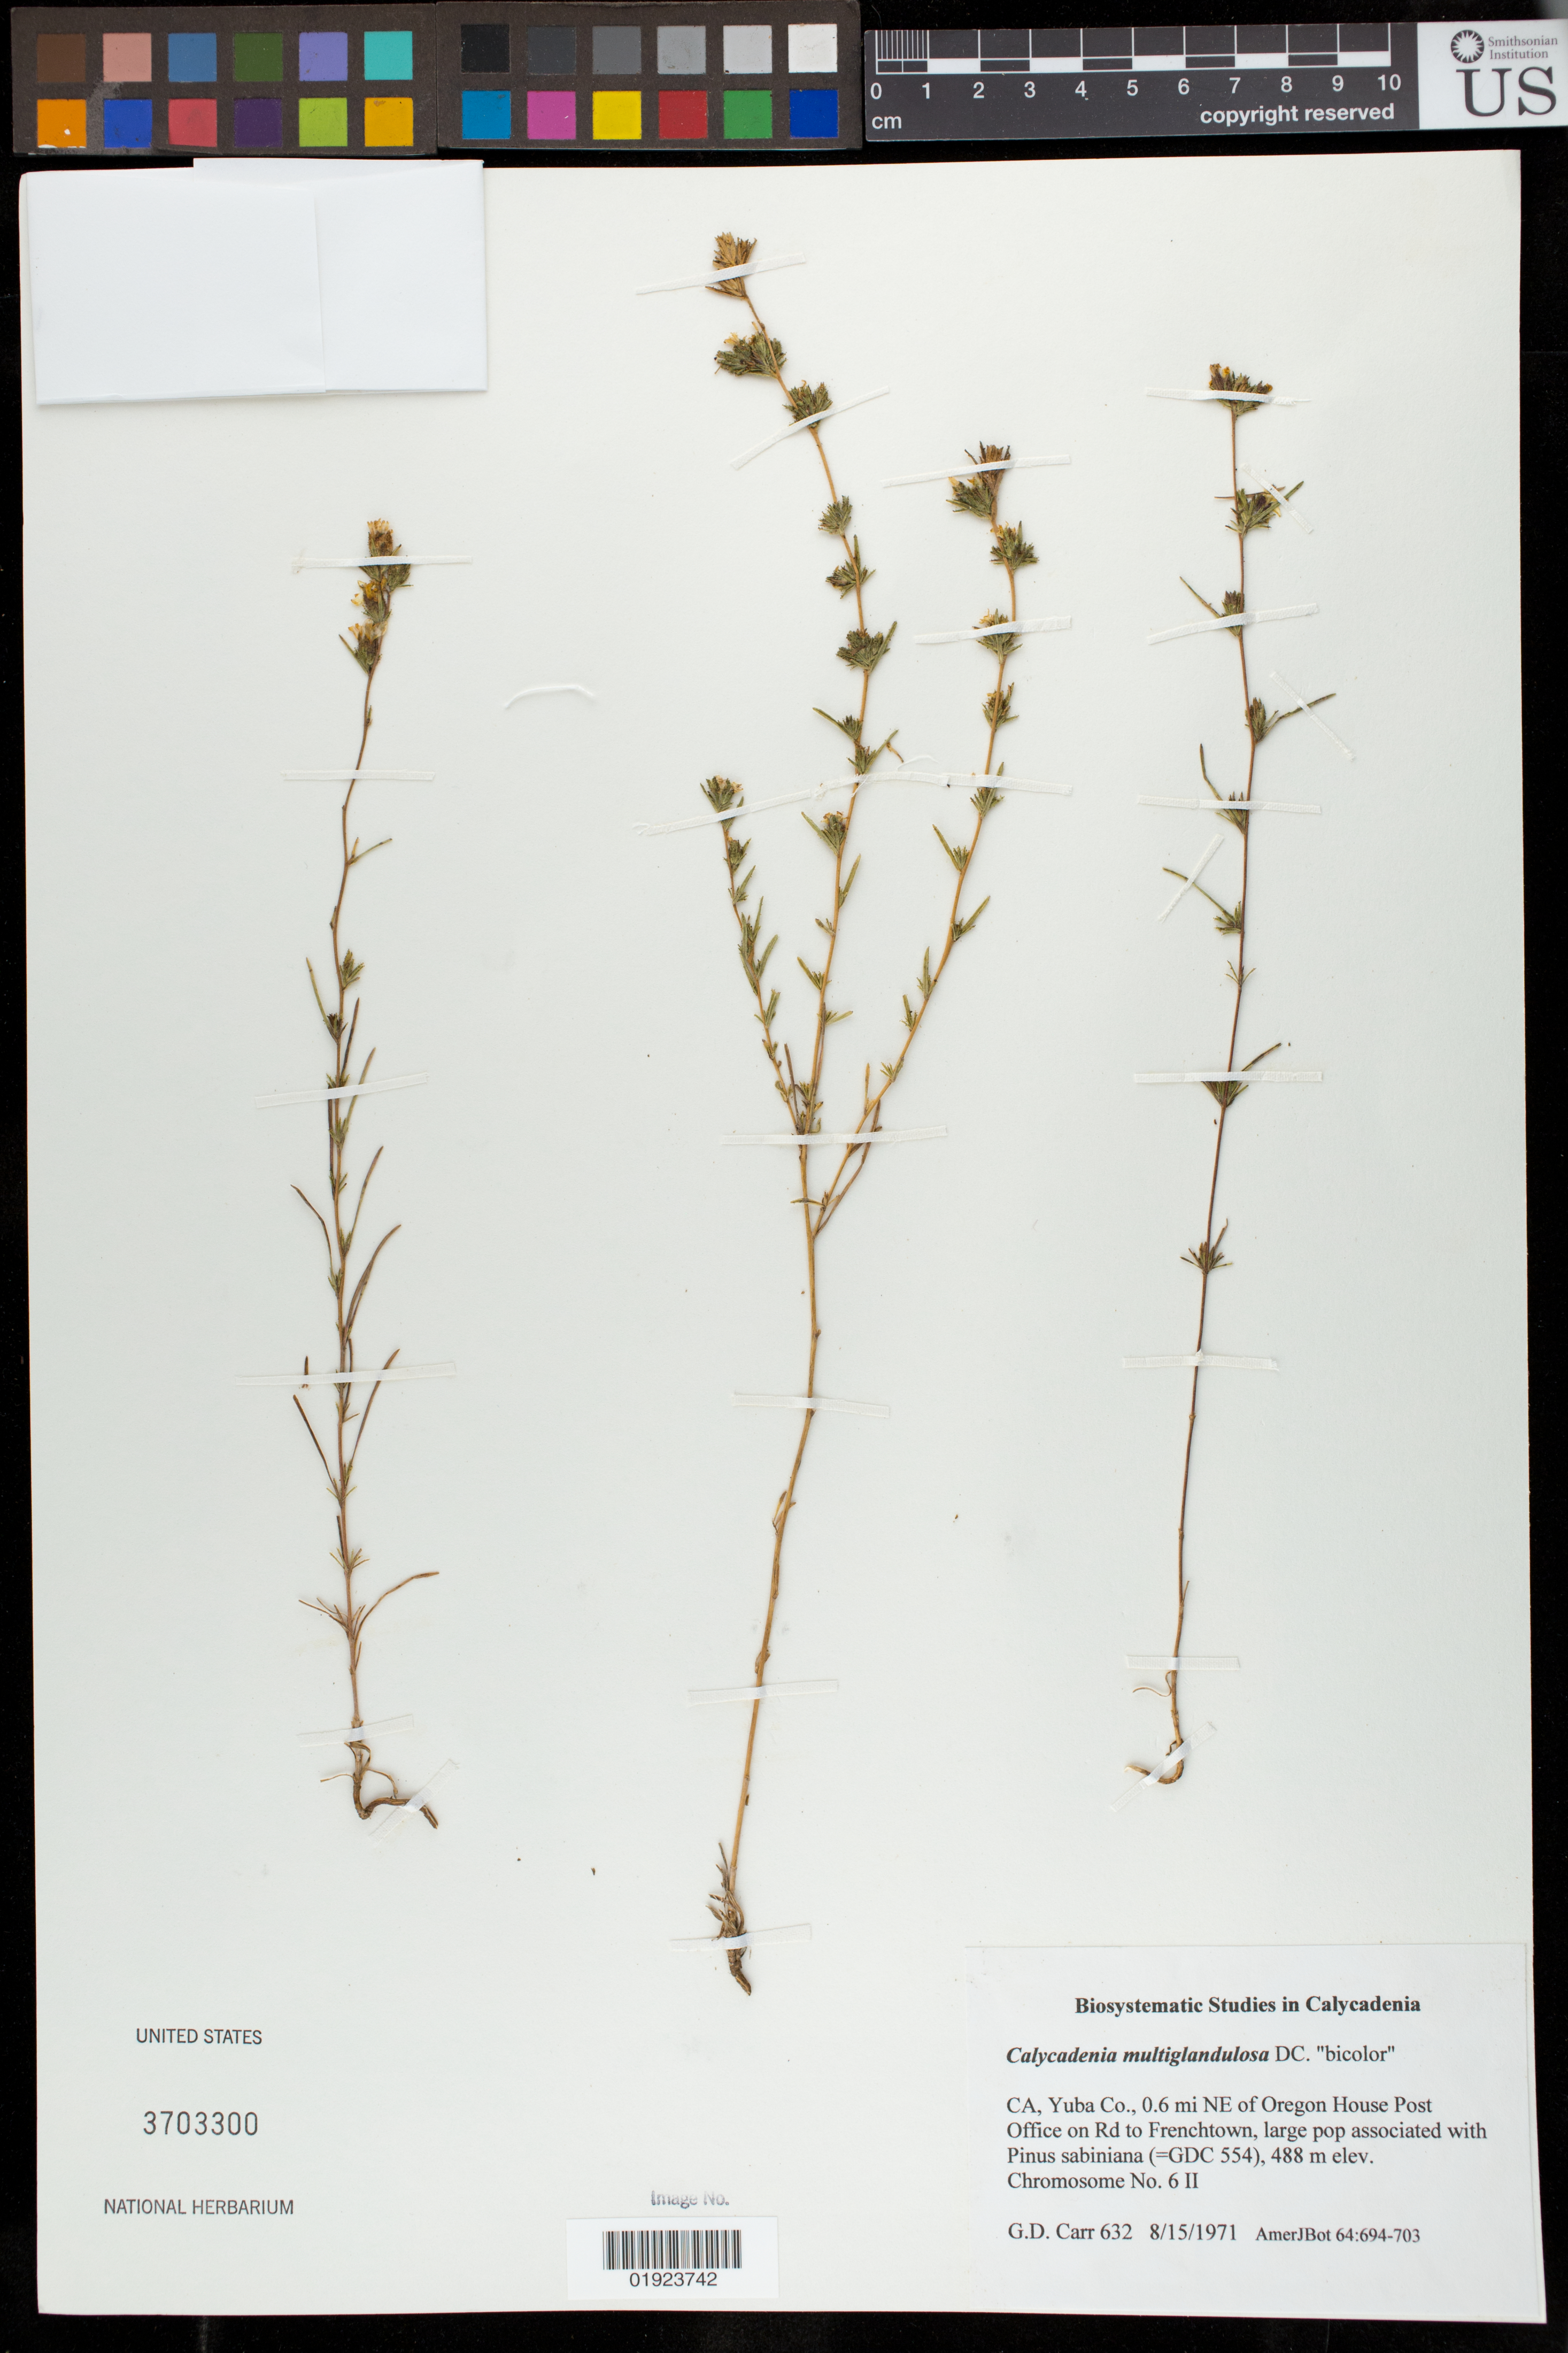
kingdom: Plantae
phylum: Tracheophyta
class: Magnoliopsida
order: Asterales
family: Asteraceae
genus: Calycadenia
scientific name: Calycadenia multiglandulosa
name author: DC.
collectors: G. Carr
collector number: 632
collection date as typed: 8/15/1971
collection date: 1971-08-15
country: United States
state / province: California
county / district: Yuba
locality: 0.6 mi NE of Oregon House Post Office on Rd to Frenchtown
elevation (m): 488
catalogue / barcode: US 3703300